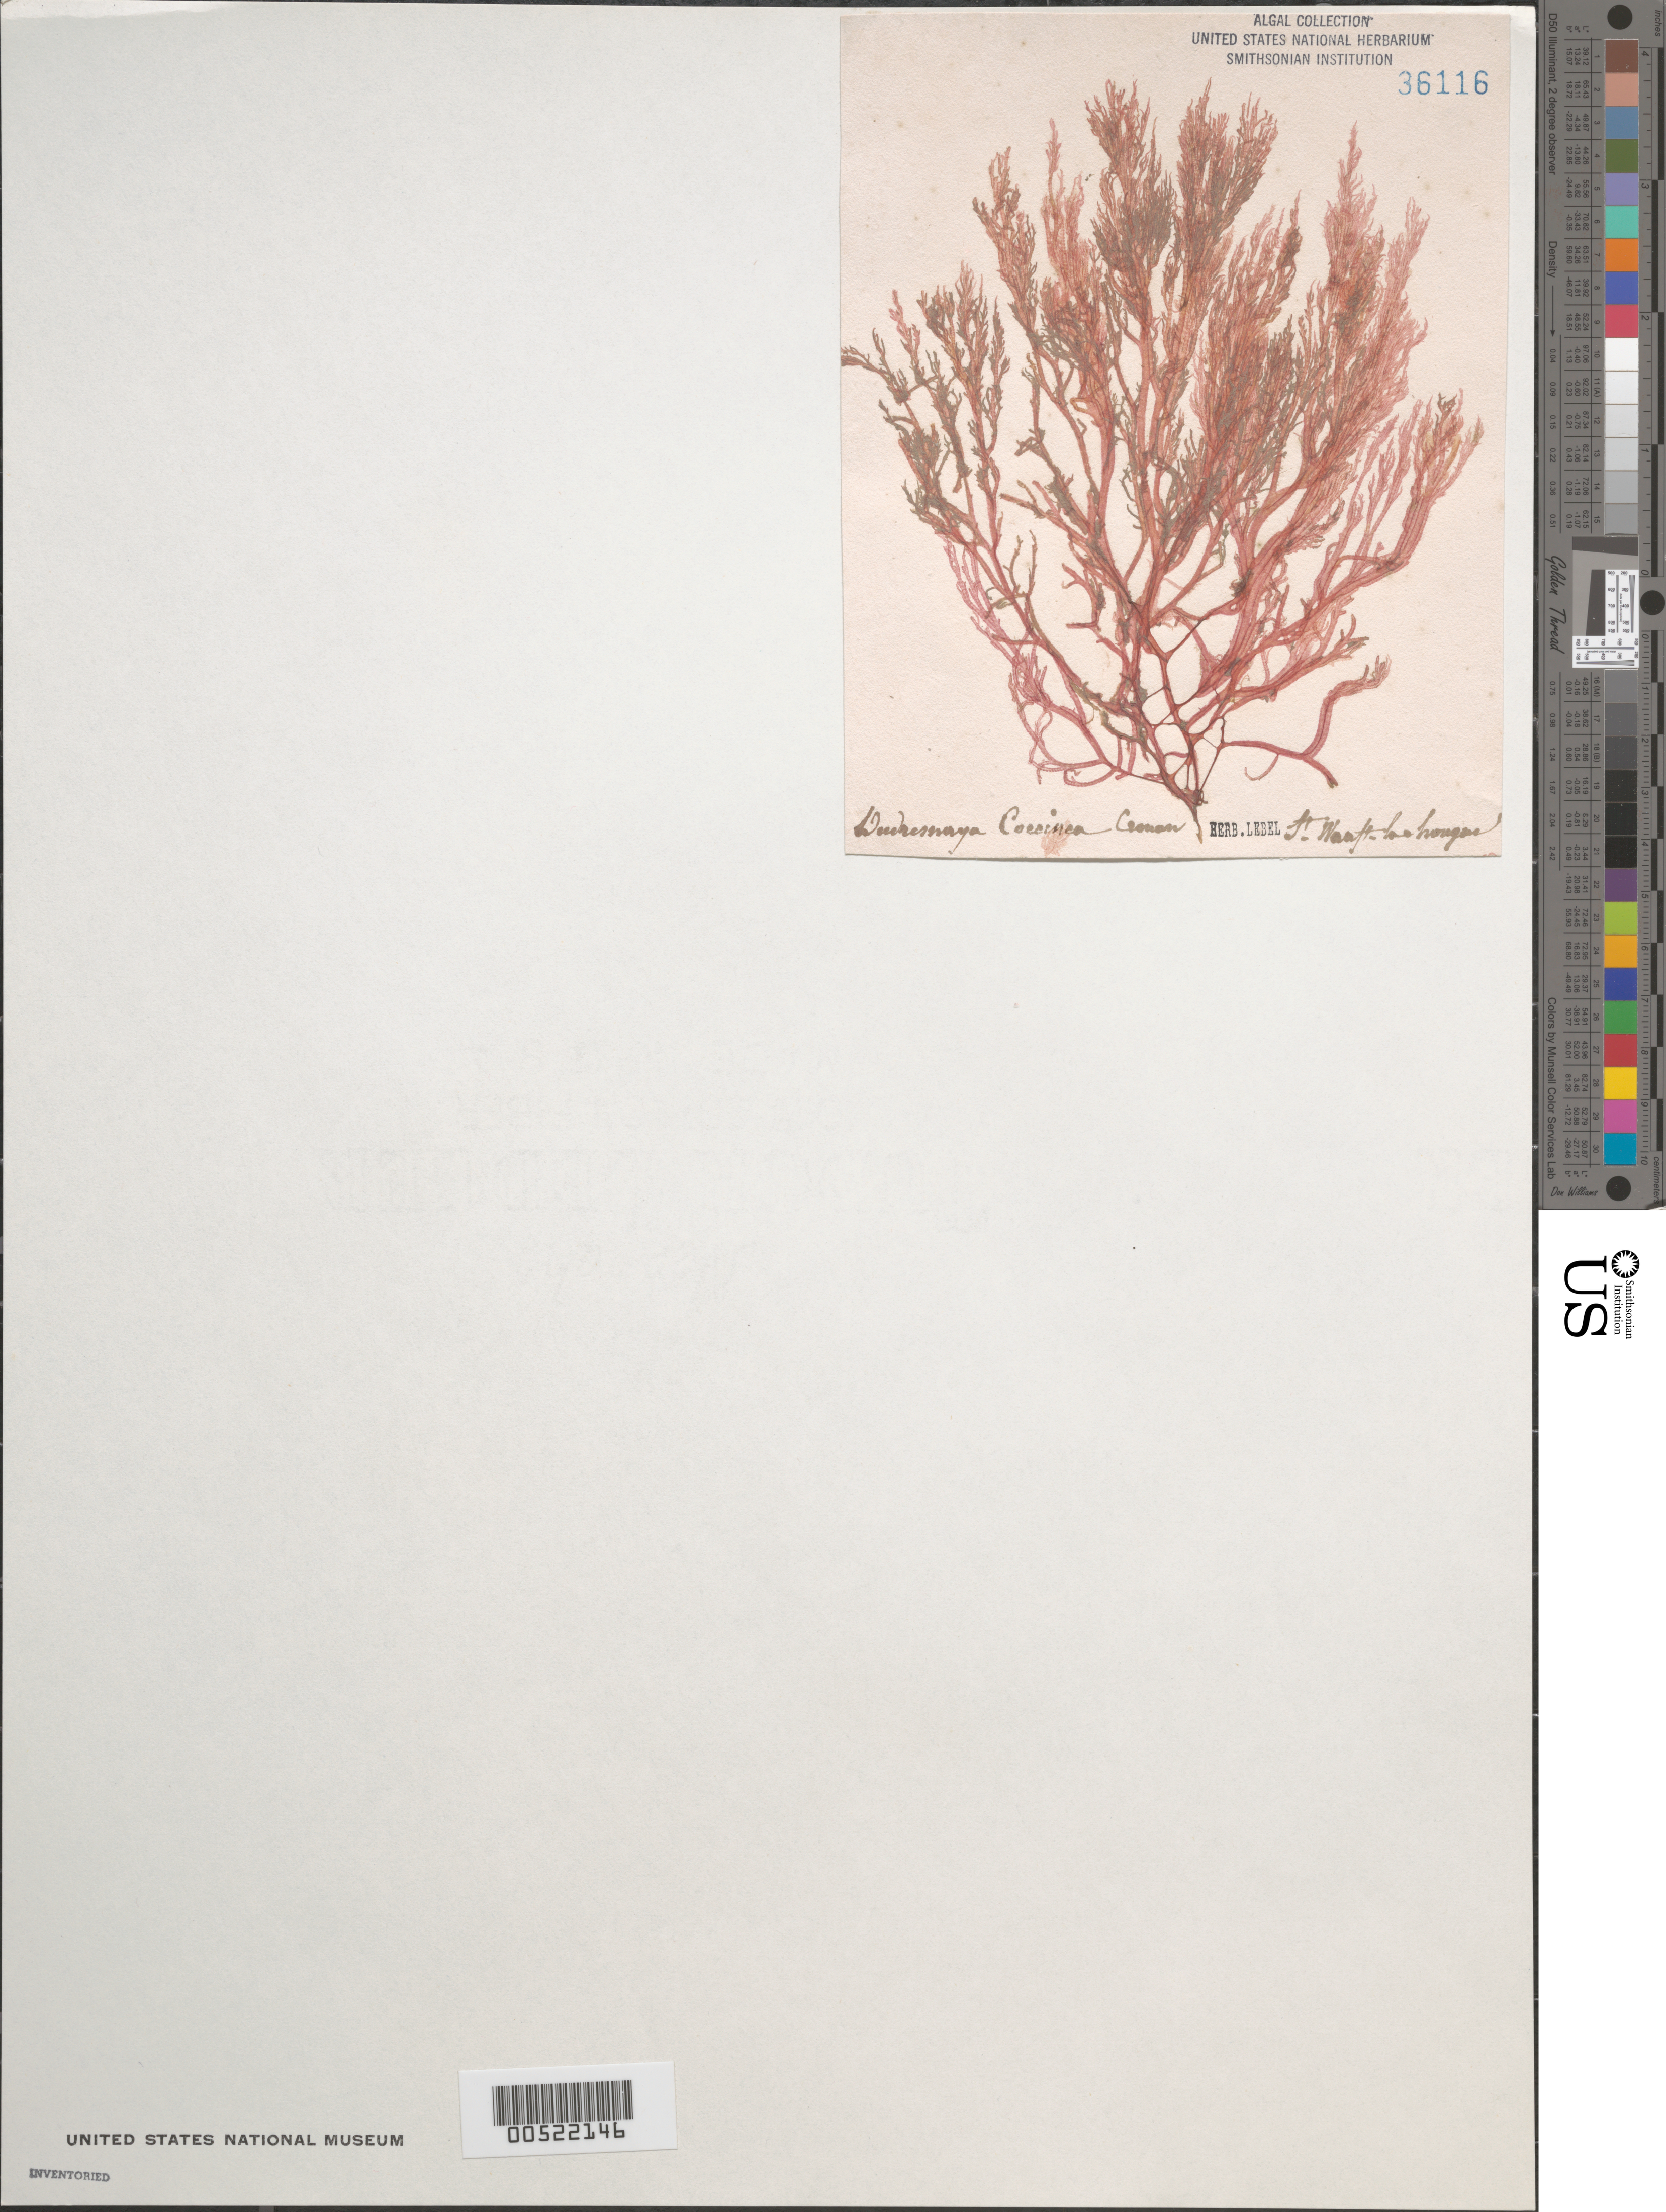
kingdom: Plantae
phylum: Rhodophyta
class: Florideophyceae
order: Gigartinales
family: Dumontiaceae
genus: Dudresnaya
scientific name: Dudresnaya verticillata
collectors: J. Lebel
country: France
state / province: Normandie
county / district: Manche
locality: St. vaast-la-hougue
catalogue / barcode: US 36116